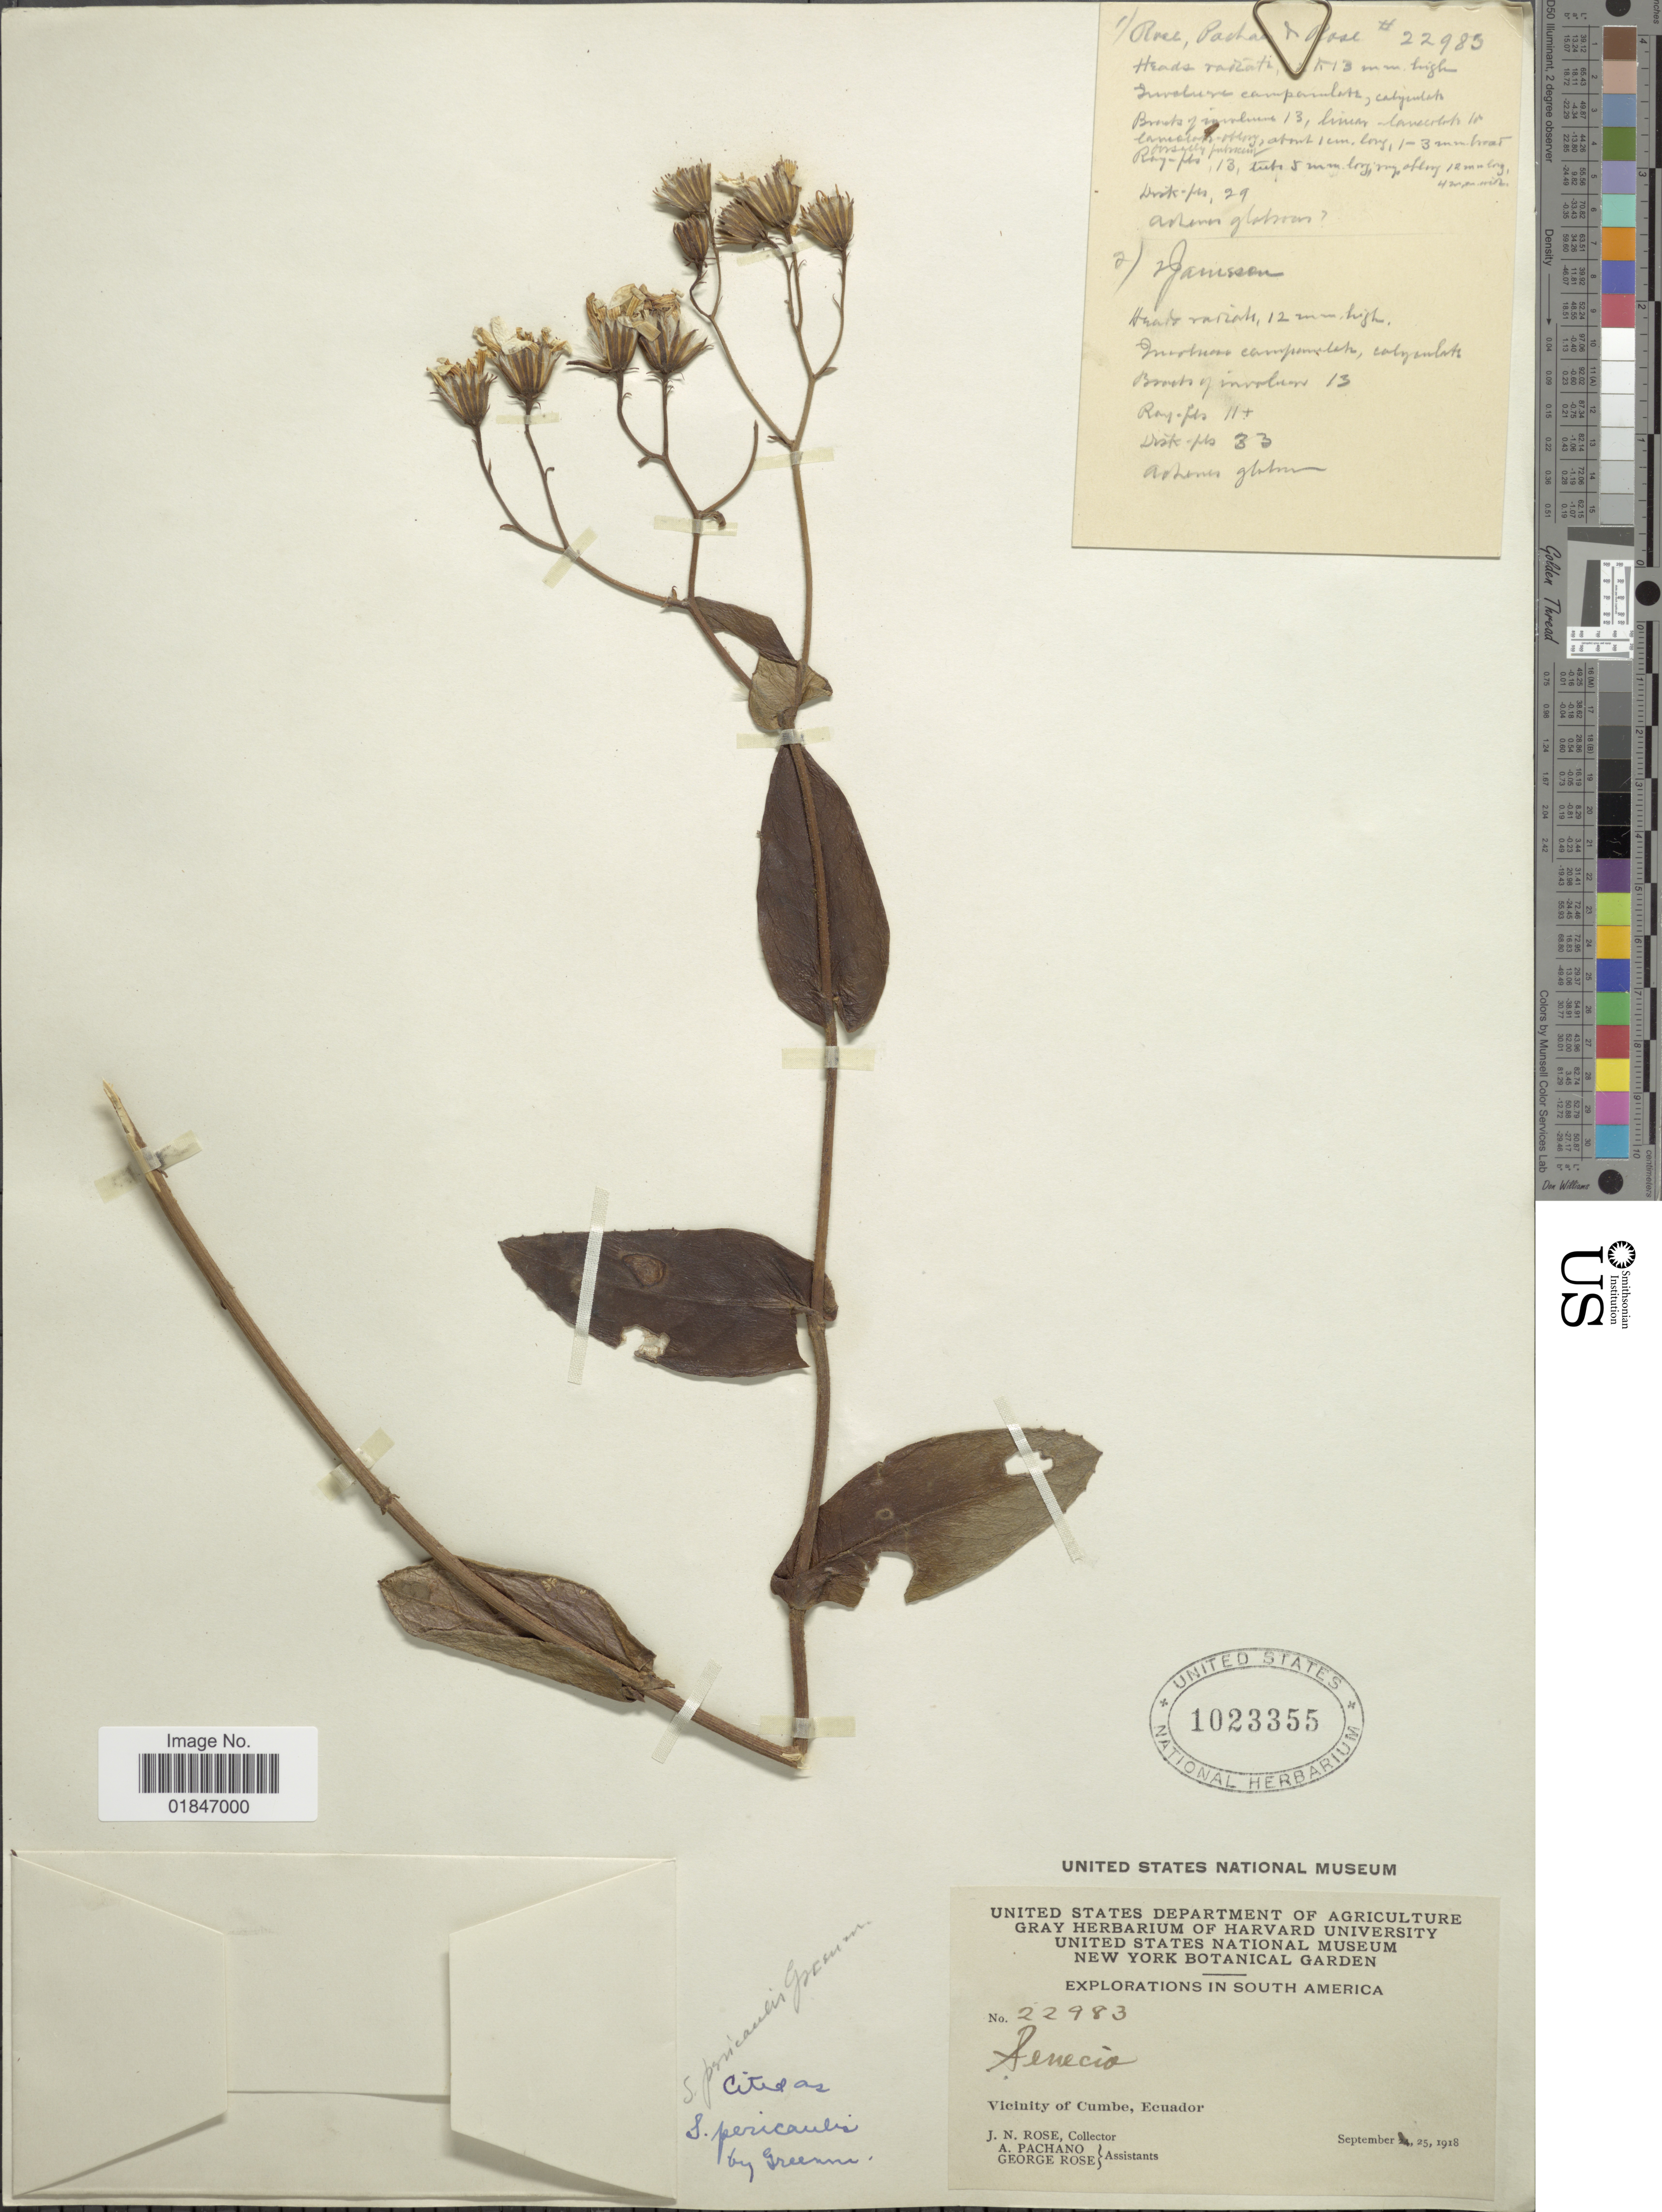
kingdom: Plantae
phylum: Tracheophyta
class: Magnoliopsida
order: Asterales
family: Asteraceae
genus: Dendrophorbium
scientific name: Dendrophorbium pericaule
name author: (Greenm.) B. Nord.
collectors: J. N. Rose, A. Pachano & G. Rose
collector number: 22983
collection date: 1918-09-25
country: Ecuador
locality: Vicinity of Cumbe. Ecuador.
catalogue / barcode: US 1023355